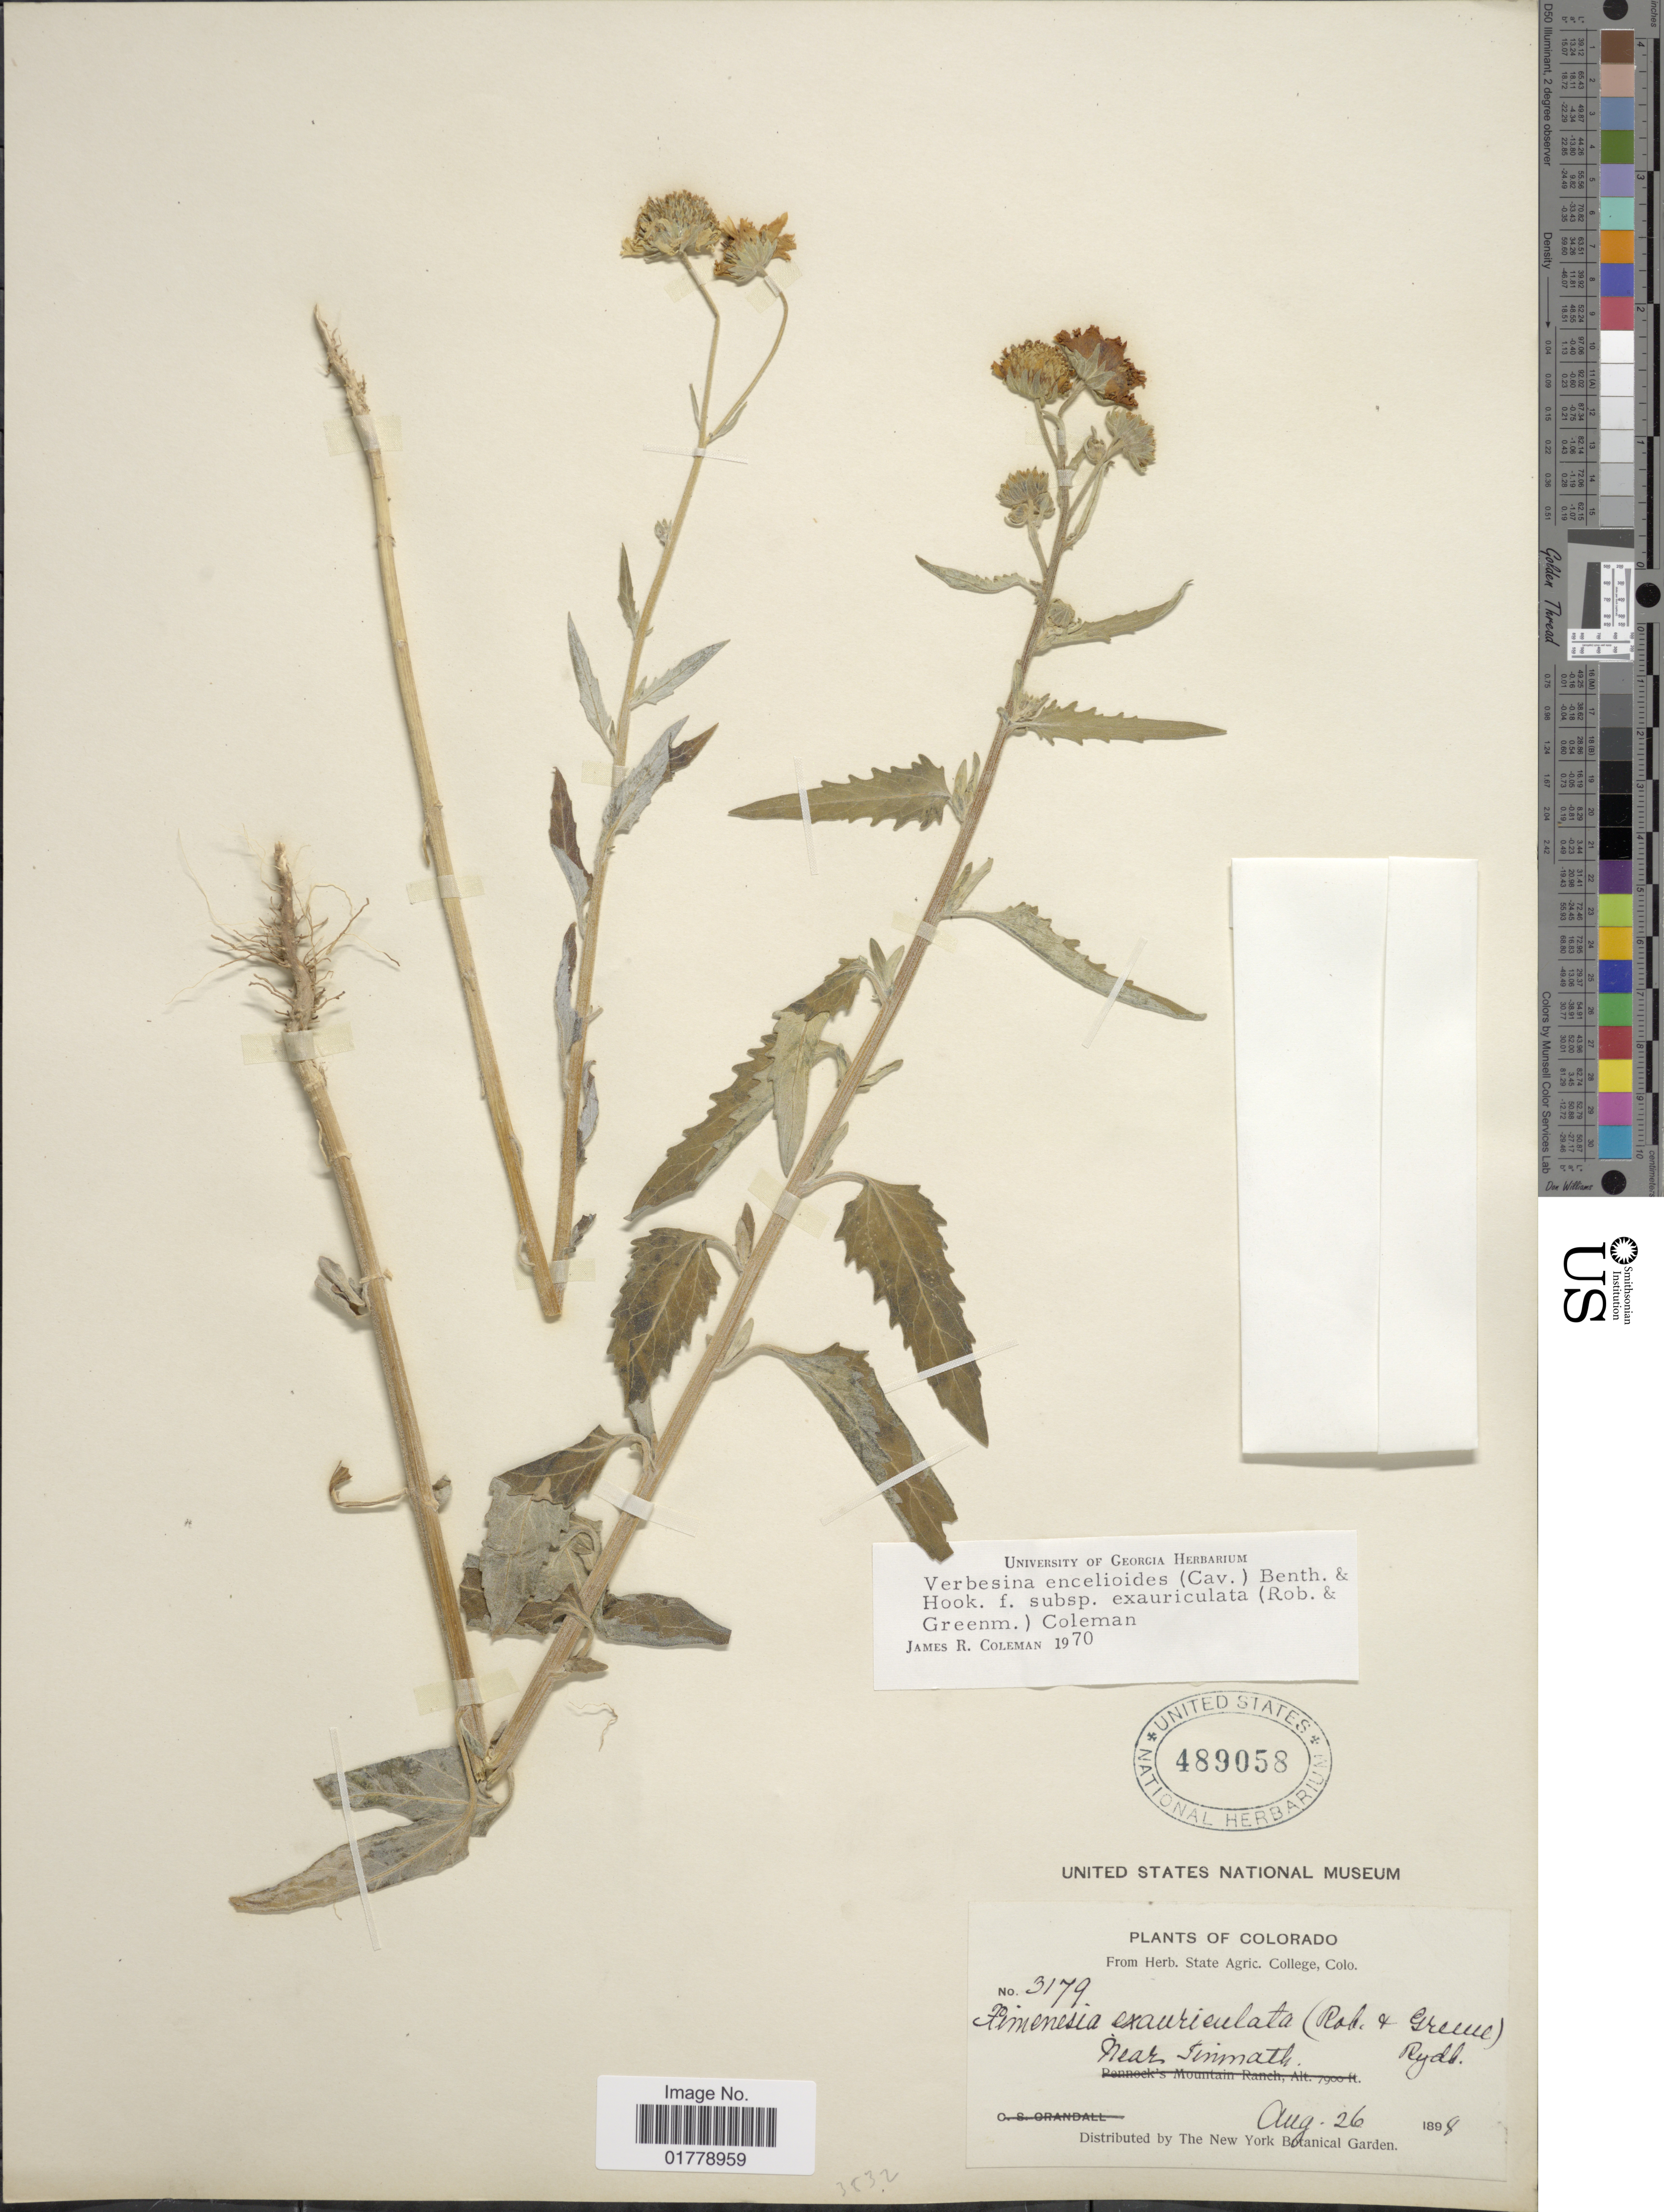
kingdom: Plantae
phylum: Tracheophyta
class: Magnoliopsida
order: Asterales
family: Asteraceae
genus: Verbesina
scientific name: Verbesina encelioides var. cana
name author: (B.L. Rob.) Greenm.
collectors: ex herb. State Agric. College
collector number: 3179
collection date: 1898-08-26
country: United States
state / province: Colorado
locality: Near Timnath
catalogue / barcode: US 489058